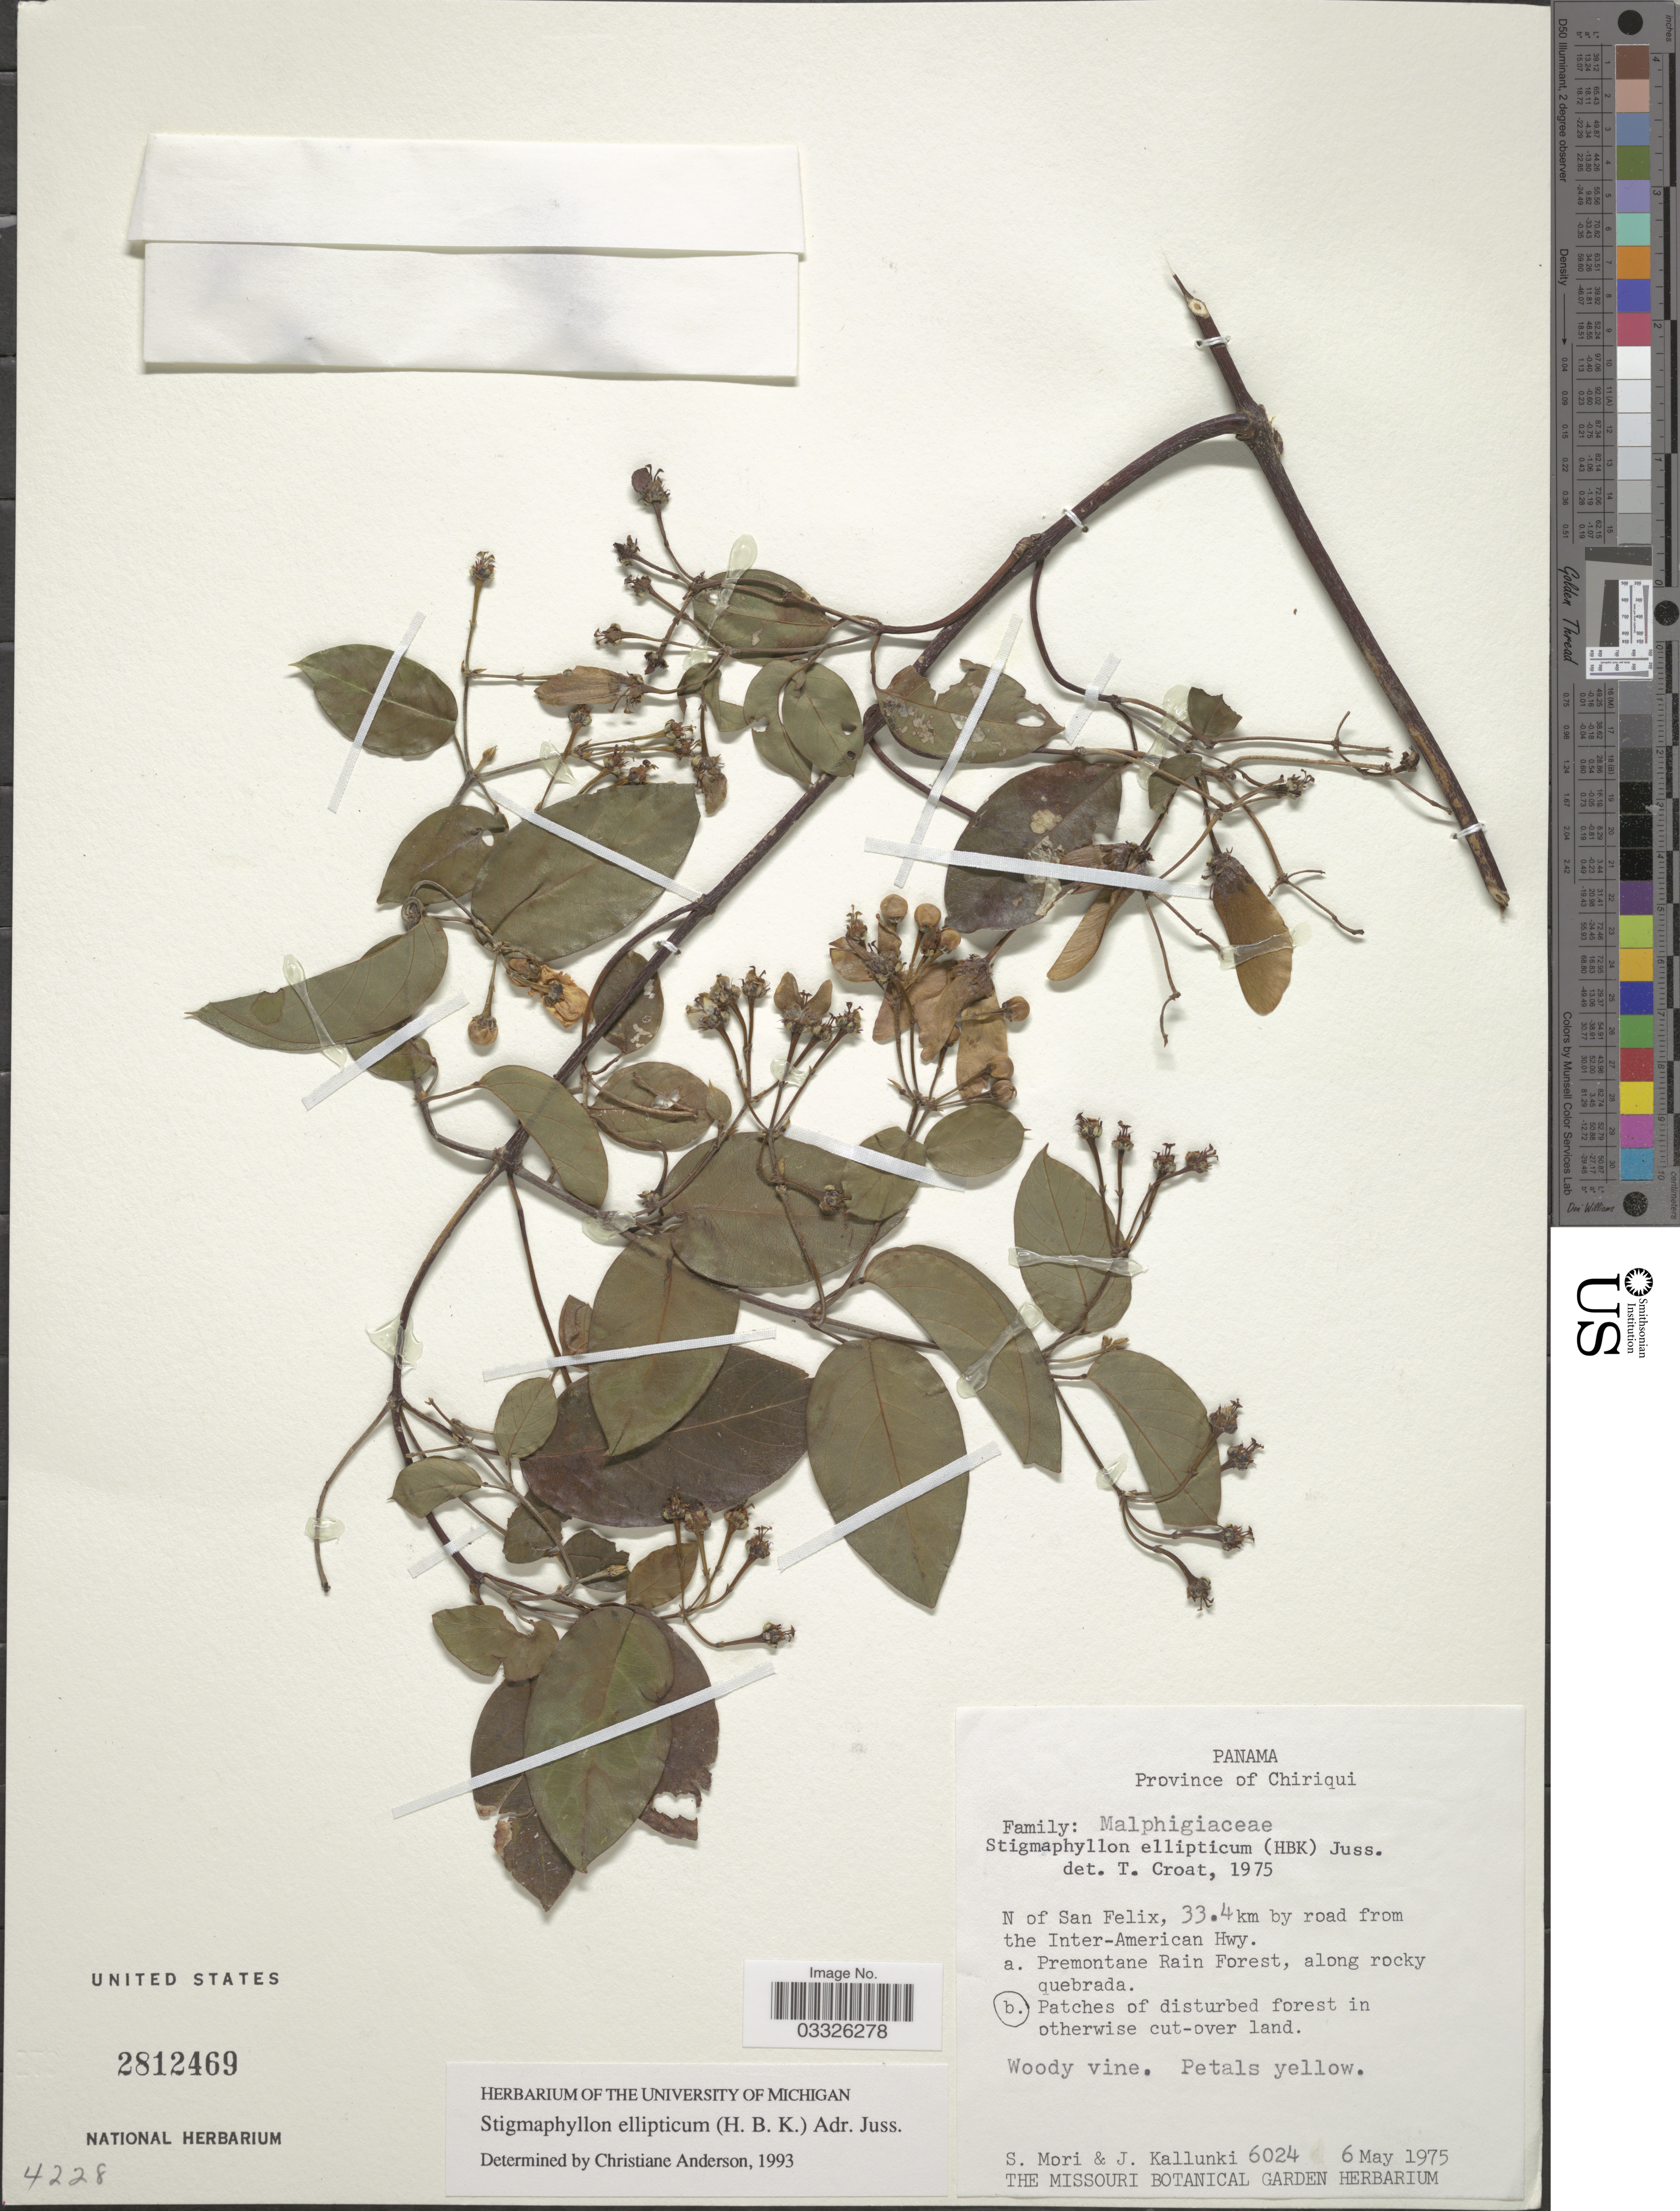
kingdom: Plantae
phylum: Tracheophyta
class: Magnoliopsida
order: Malpighiales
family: Malpighiaceae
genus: Stigmaphyllon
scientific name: Stigmaphyllon ellipticum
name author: (Kunth) A. Juss.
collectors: S. Mori & J. Kallunki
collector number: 6024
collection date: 1975-05-06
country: Panama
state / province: Chiriqui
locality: N of San Felix, 33.4 km by road from the Inter-American Hwy.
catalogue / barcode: US 2812469